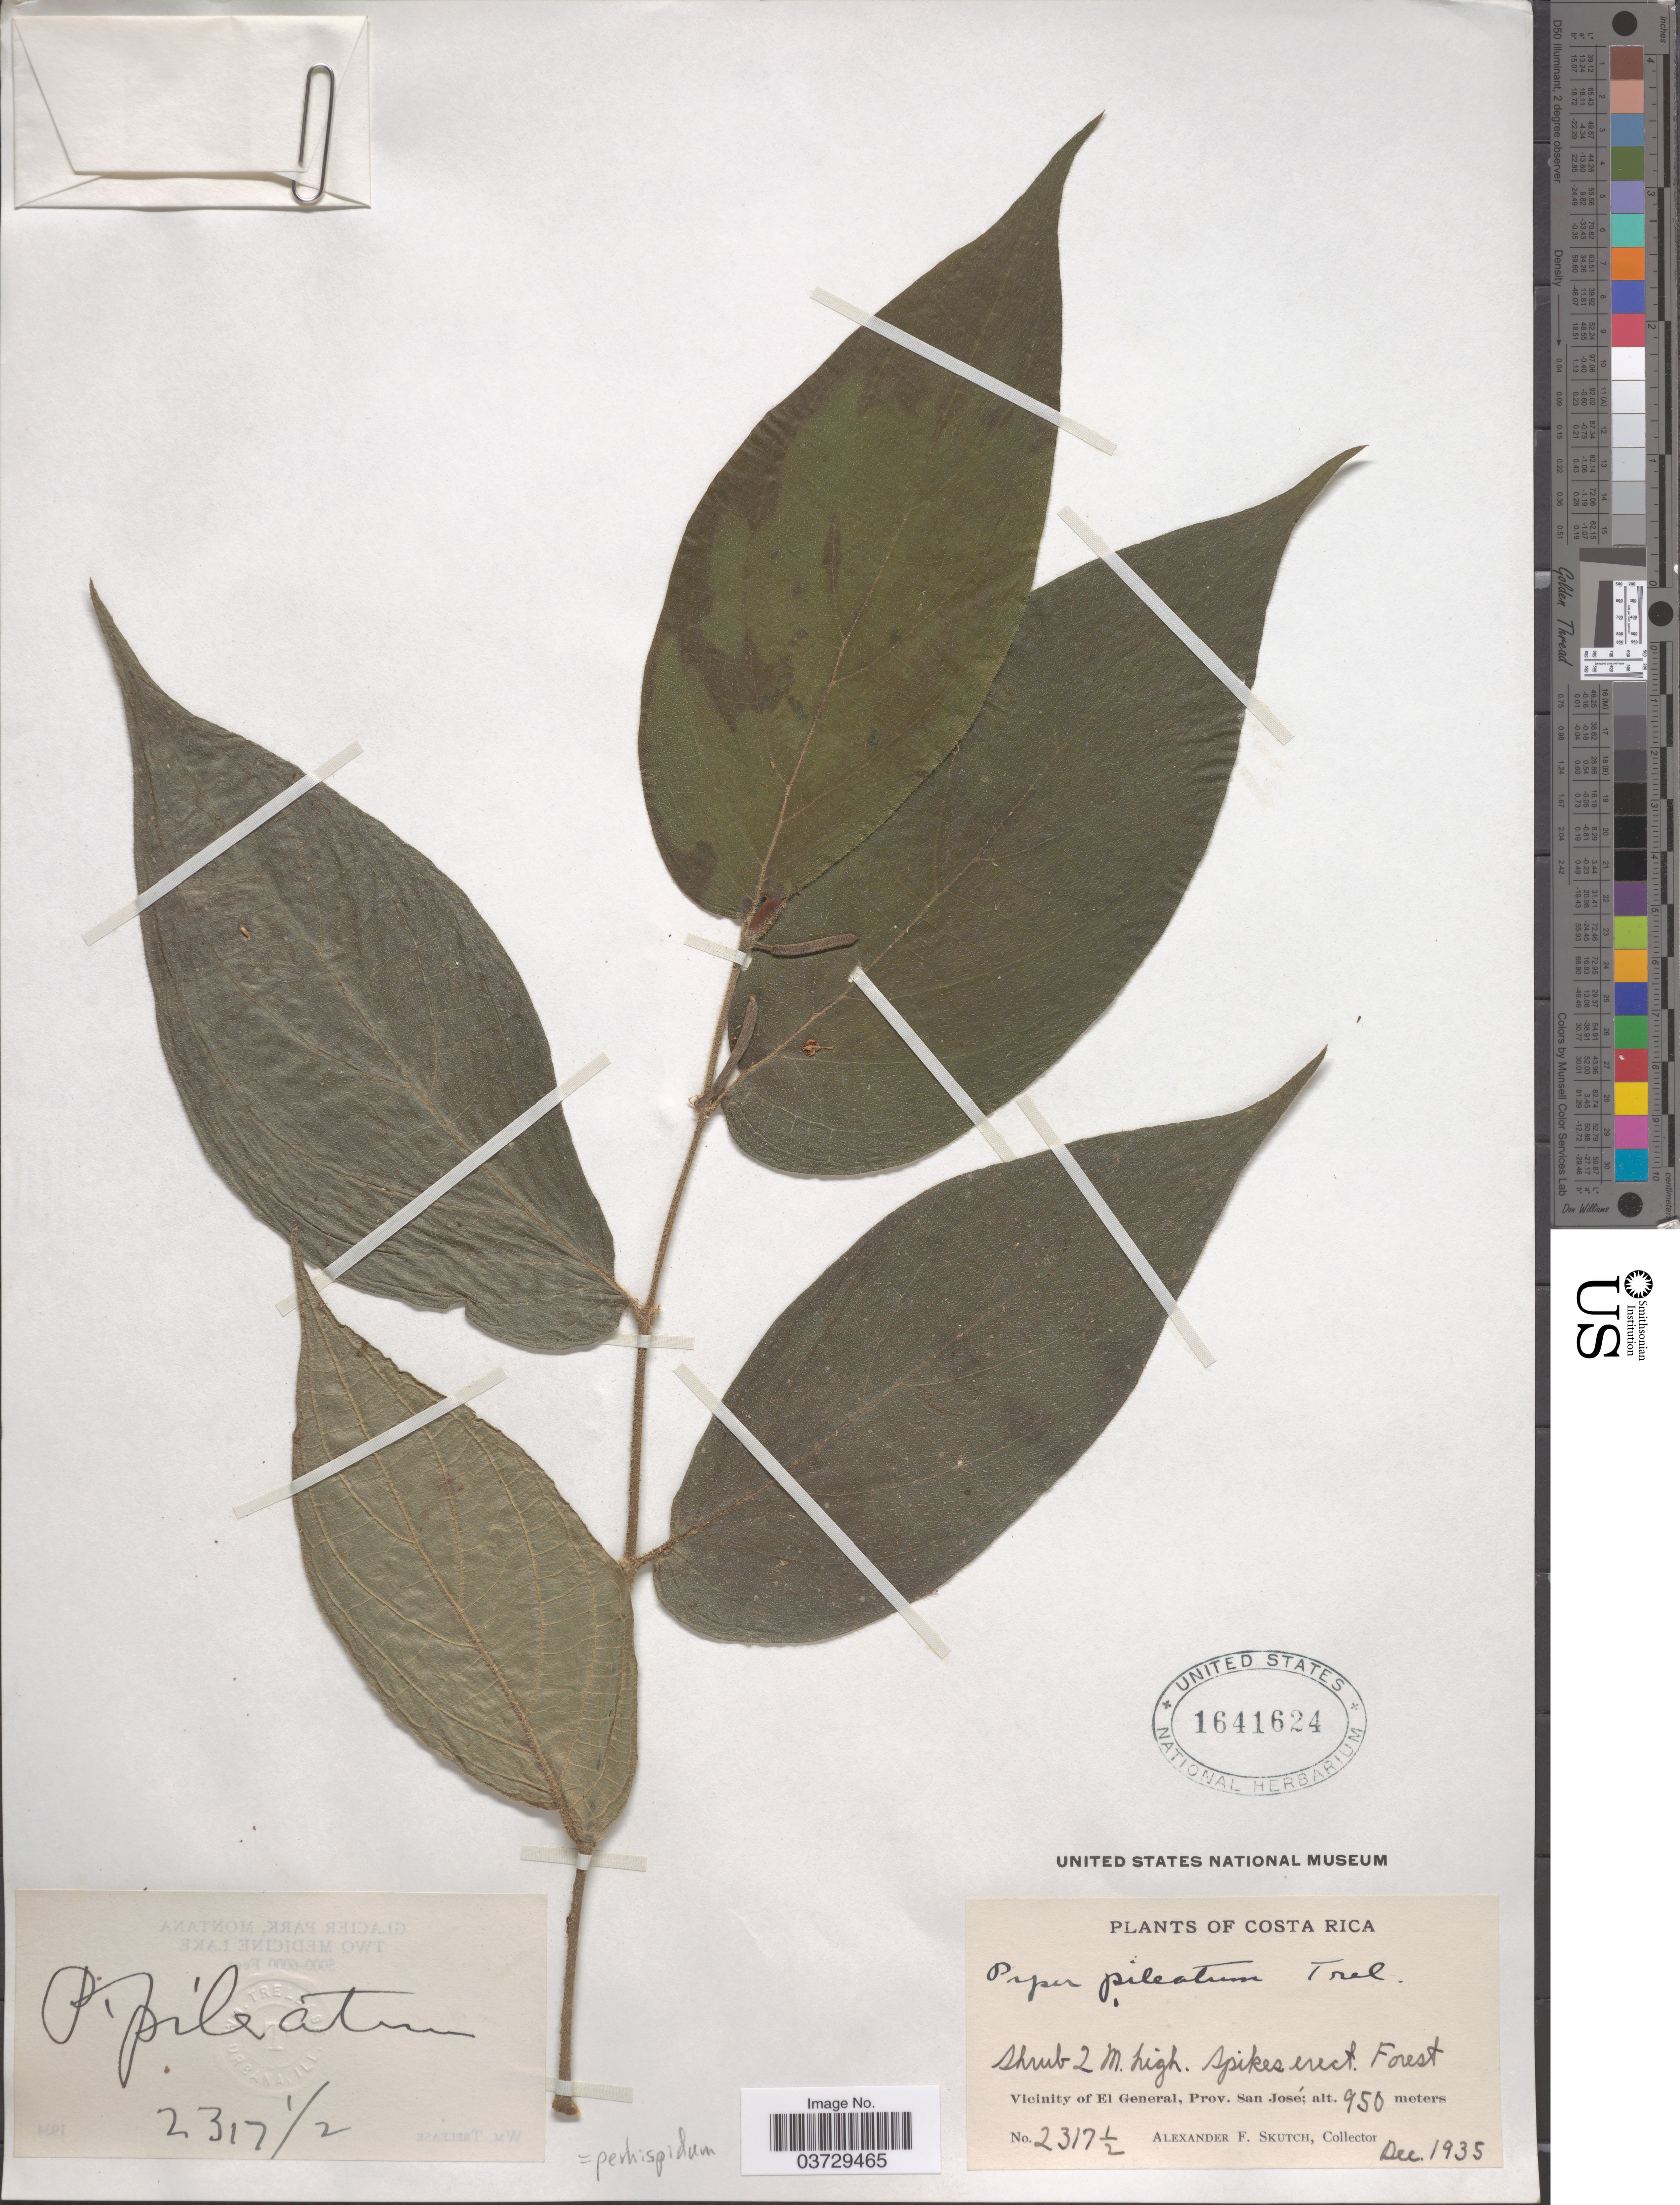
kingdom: Plantae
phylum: Tracheophyta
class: Magnoliopsida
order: Piperales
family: Piperaceae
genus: Piper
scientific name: Piper perhispidum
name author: C. DC.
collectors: A. F. Skutch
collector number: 2317½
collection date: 1935-12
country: Costa Rica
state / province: San José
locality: Vicinity of El General.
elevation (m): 950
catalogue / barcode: US 1641624